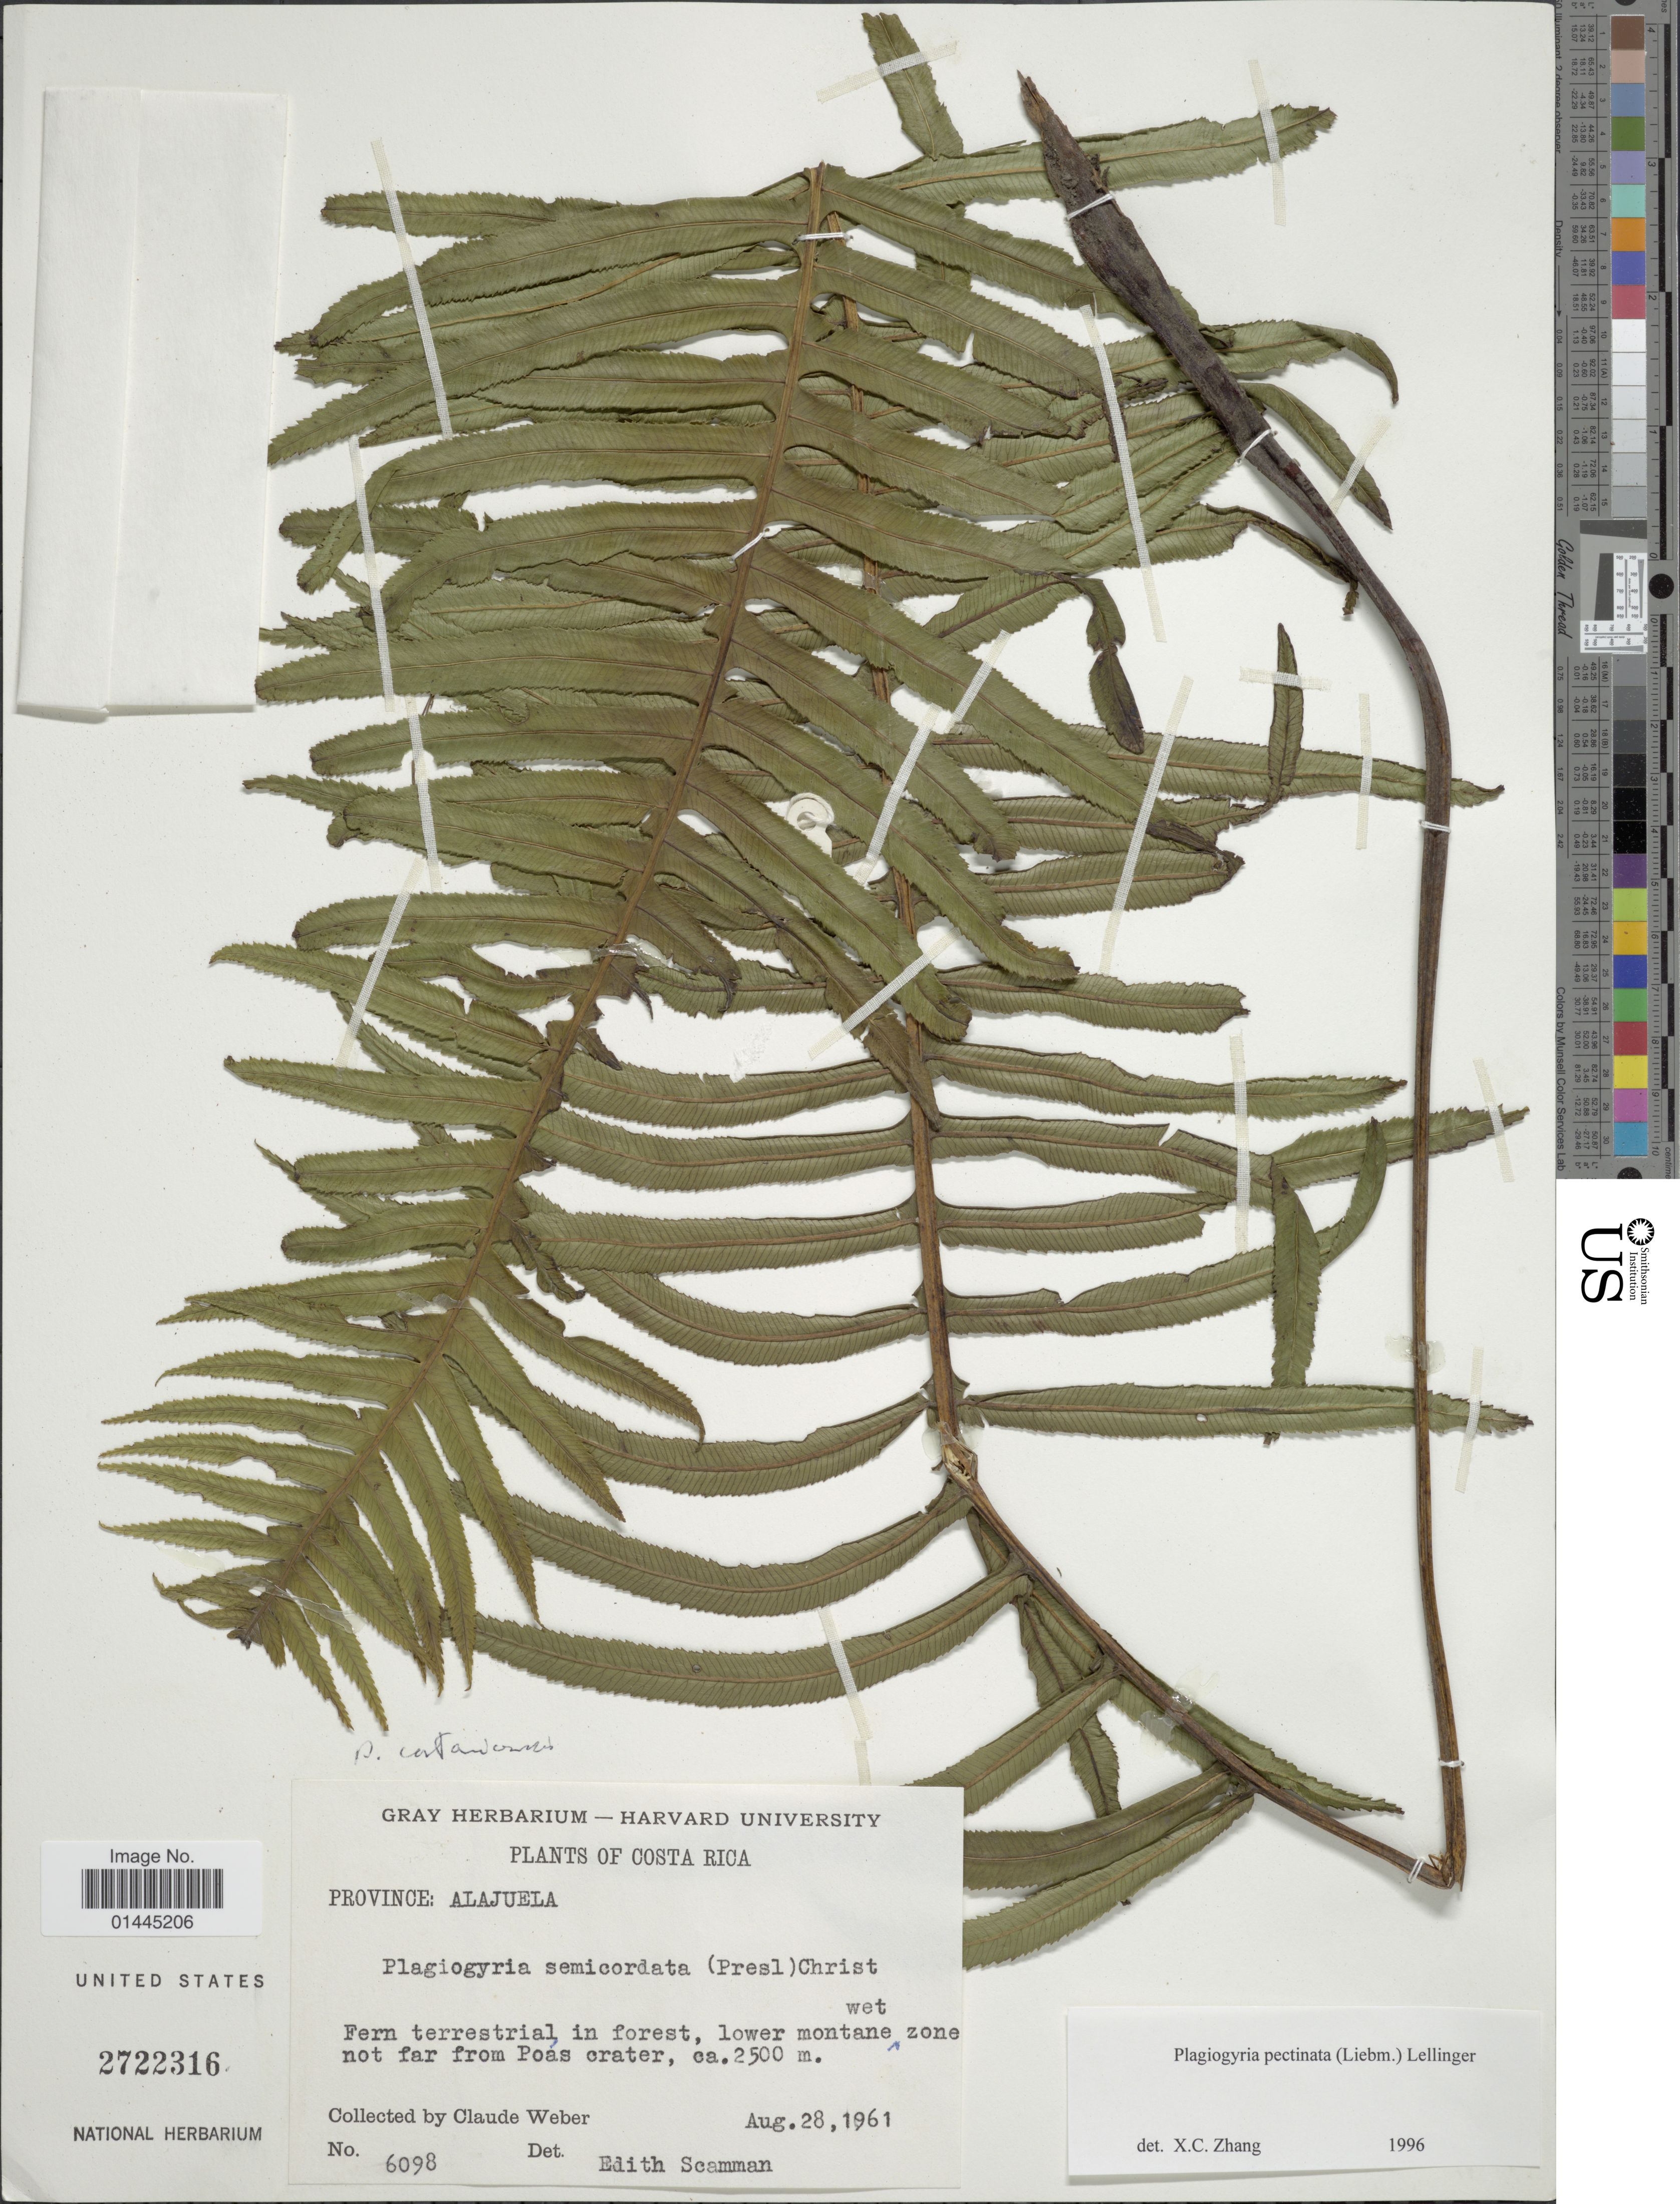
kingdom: Plantae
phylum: Tracheophyta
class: Polypodiopsida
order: Cyatheales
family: Plagiogyriaceae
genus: Plagiogyria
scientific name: Plagiogyria costaricensis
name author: Mett. ex Kuhn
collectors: C. Weber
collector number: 6098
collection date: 1961-08-28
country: Costa Rica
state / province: Alajuela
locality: Lower montane zone not far from Poas crater.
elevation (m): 2500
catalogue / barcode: US 2722316